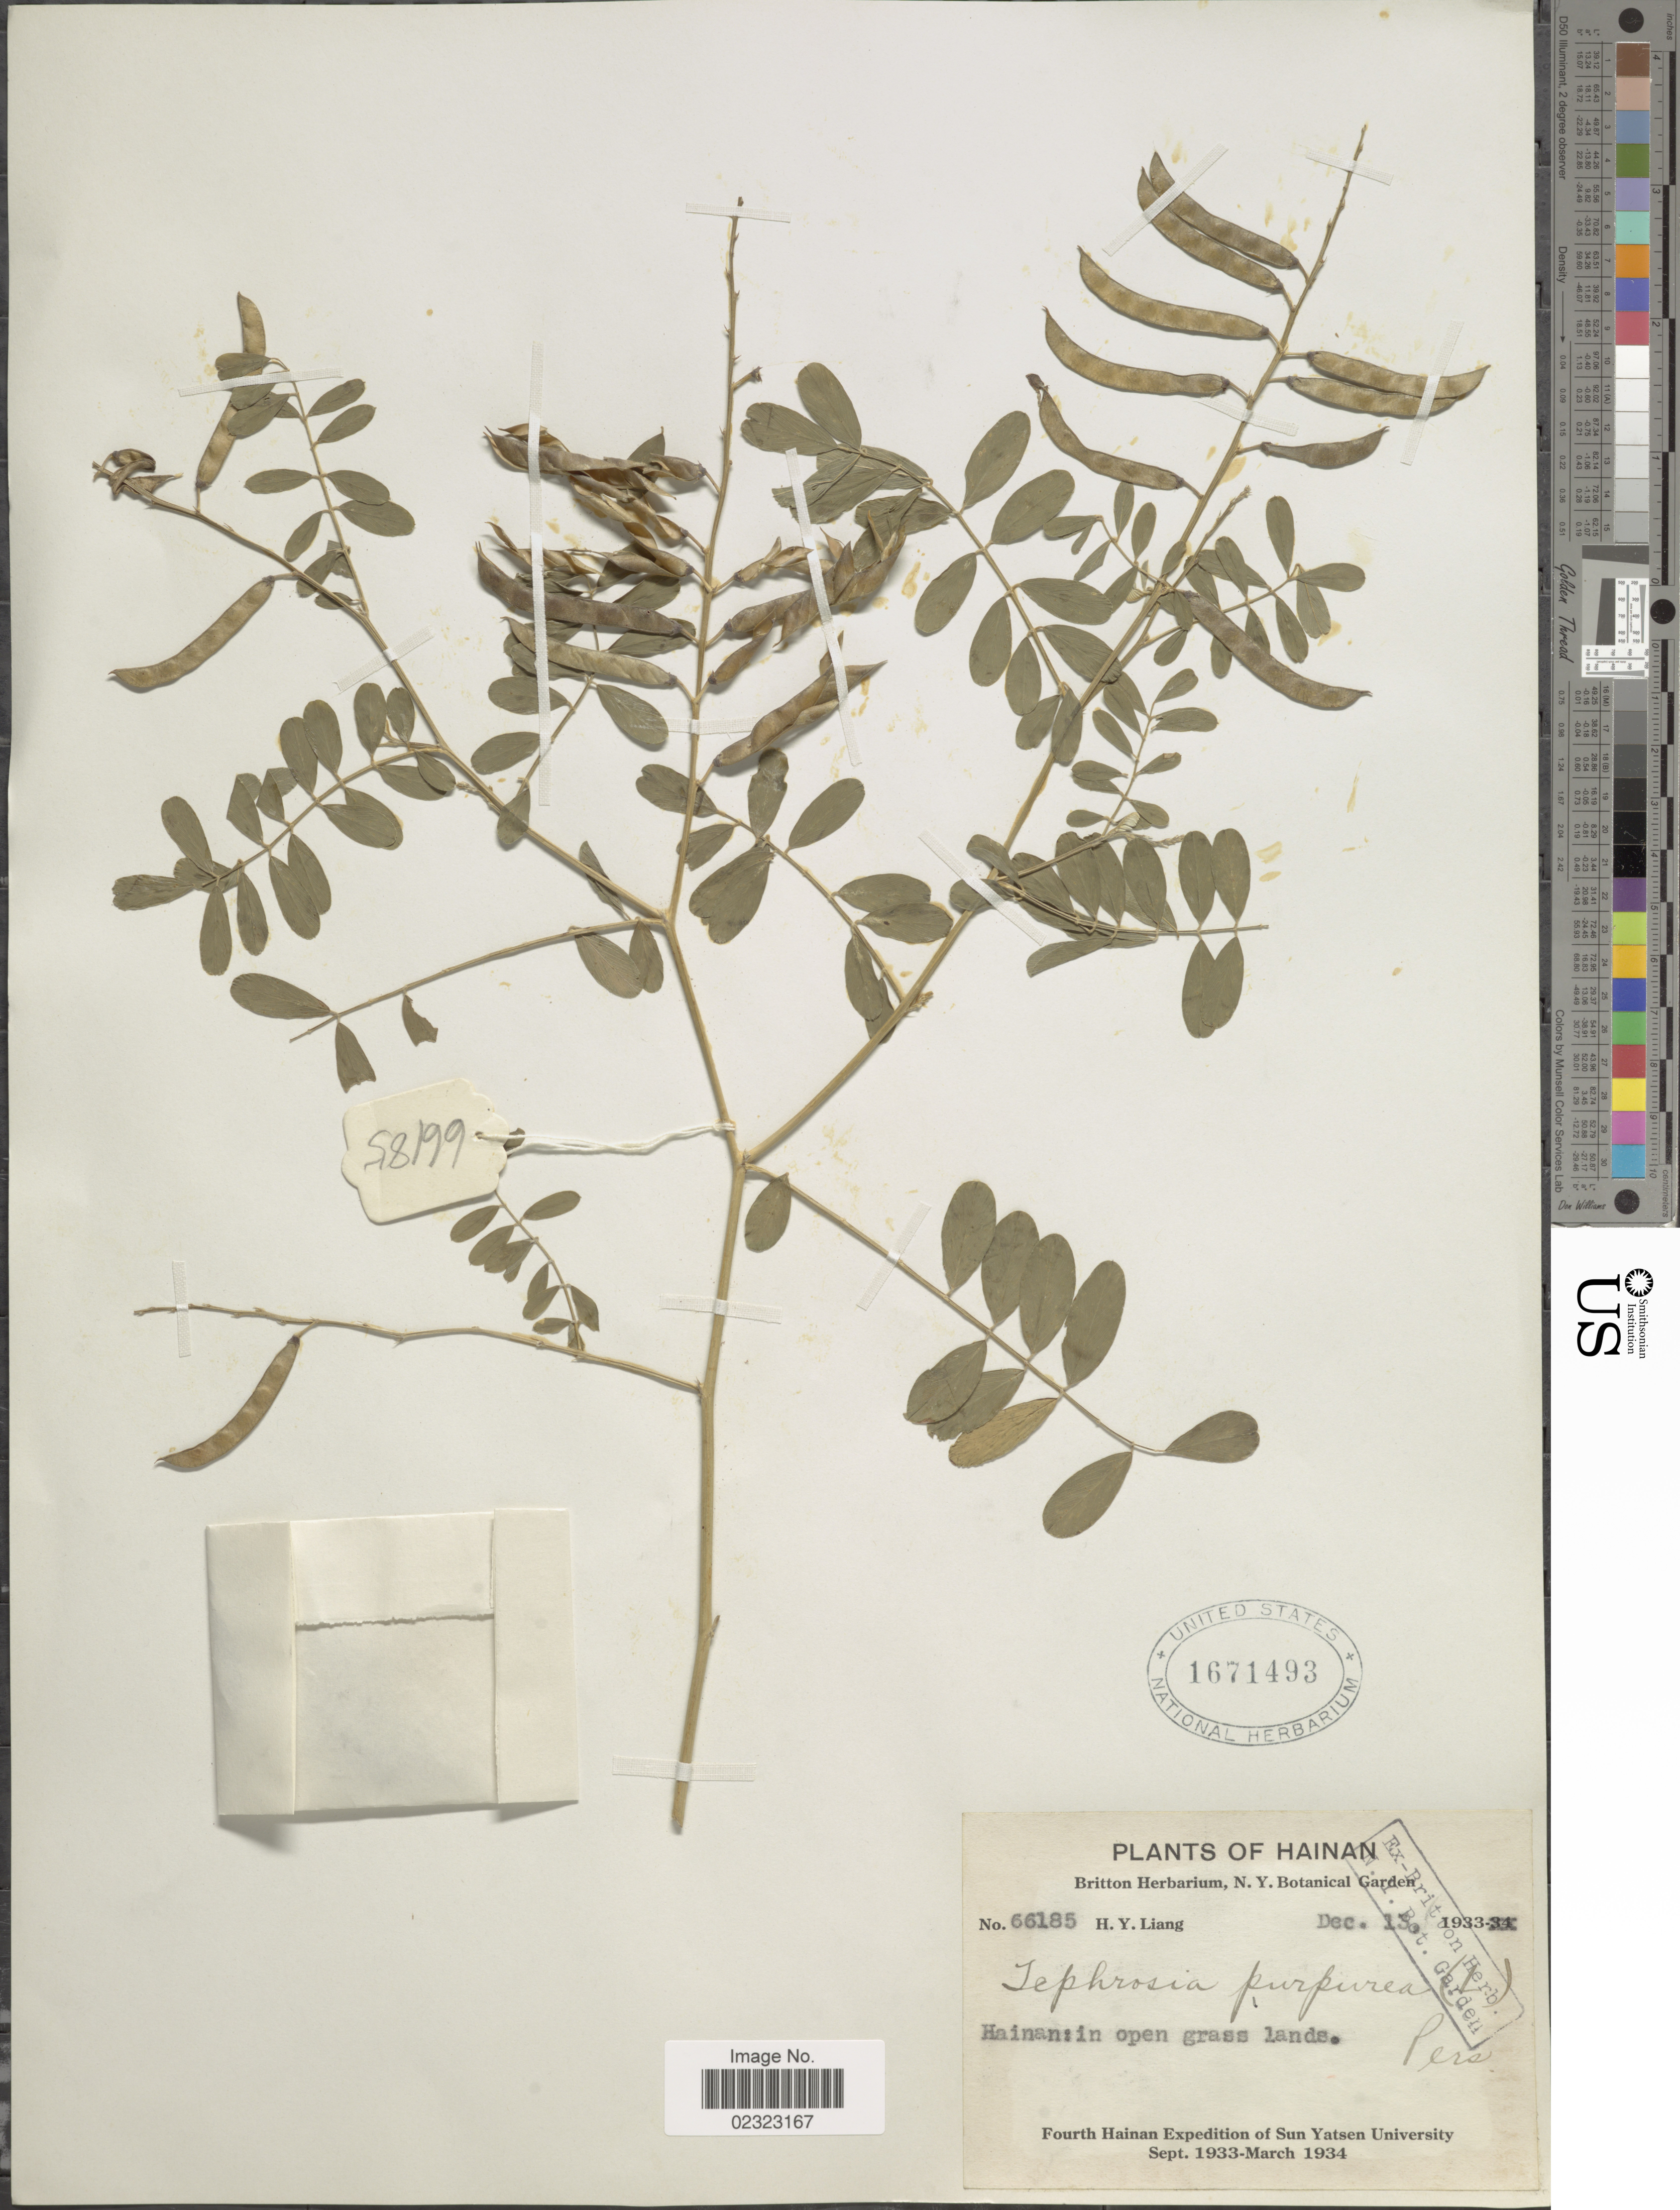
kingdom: Plantae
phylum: Tracheophyta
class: Magnoliopsida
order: Fabales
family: Fabaceae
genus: Tephrosia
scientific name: Tephrosia purpurea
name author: (L.) Pers.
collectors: H. Y. Liang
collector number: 66185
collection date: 1933-12-13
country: China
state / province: Hainan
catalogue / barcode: US 1671493